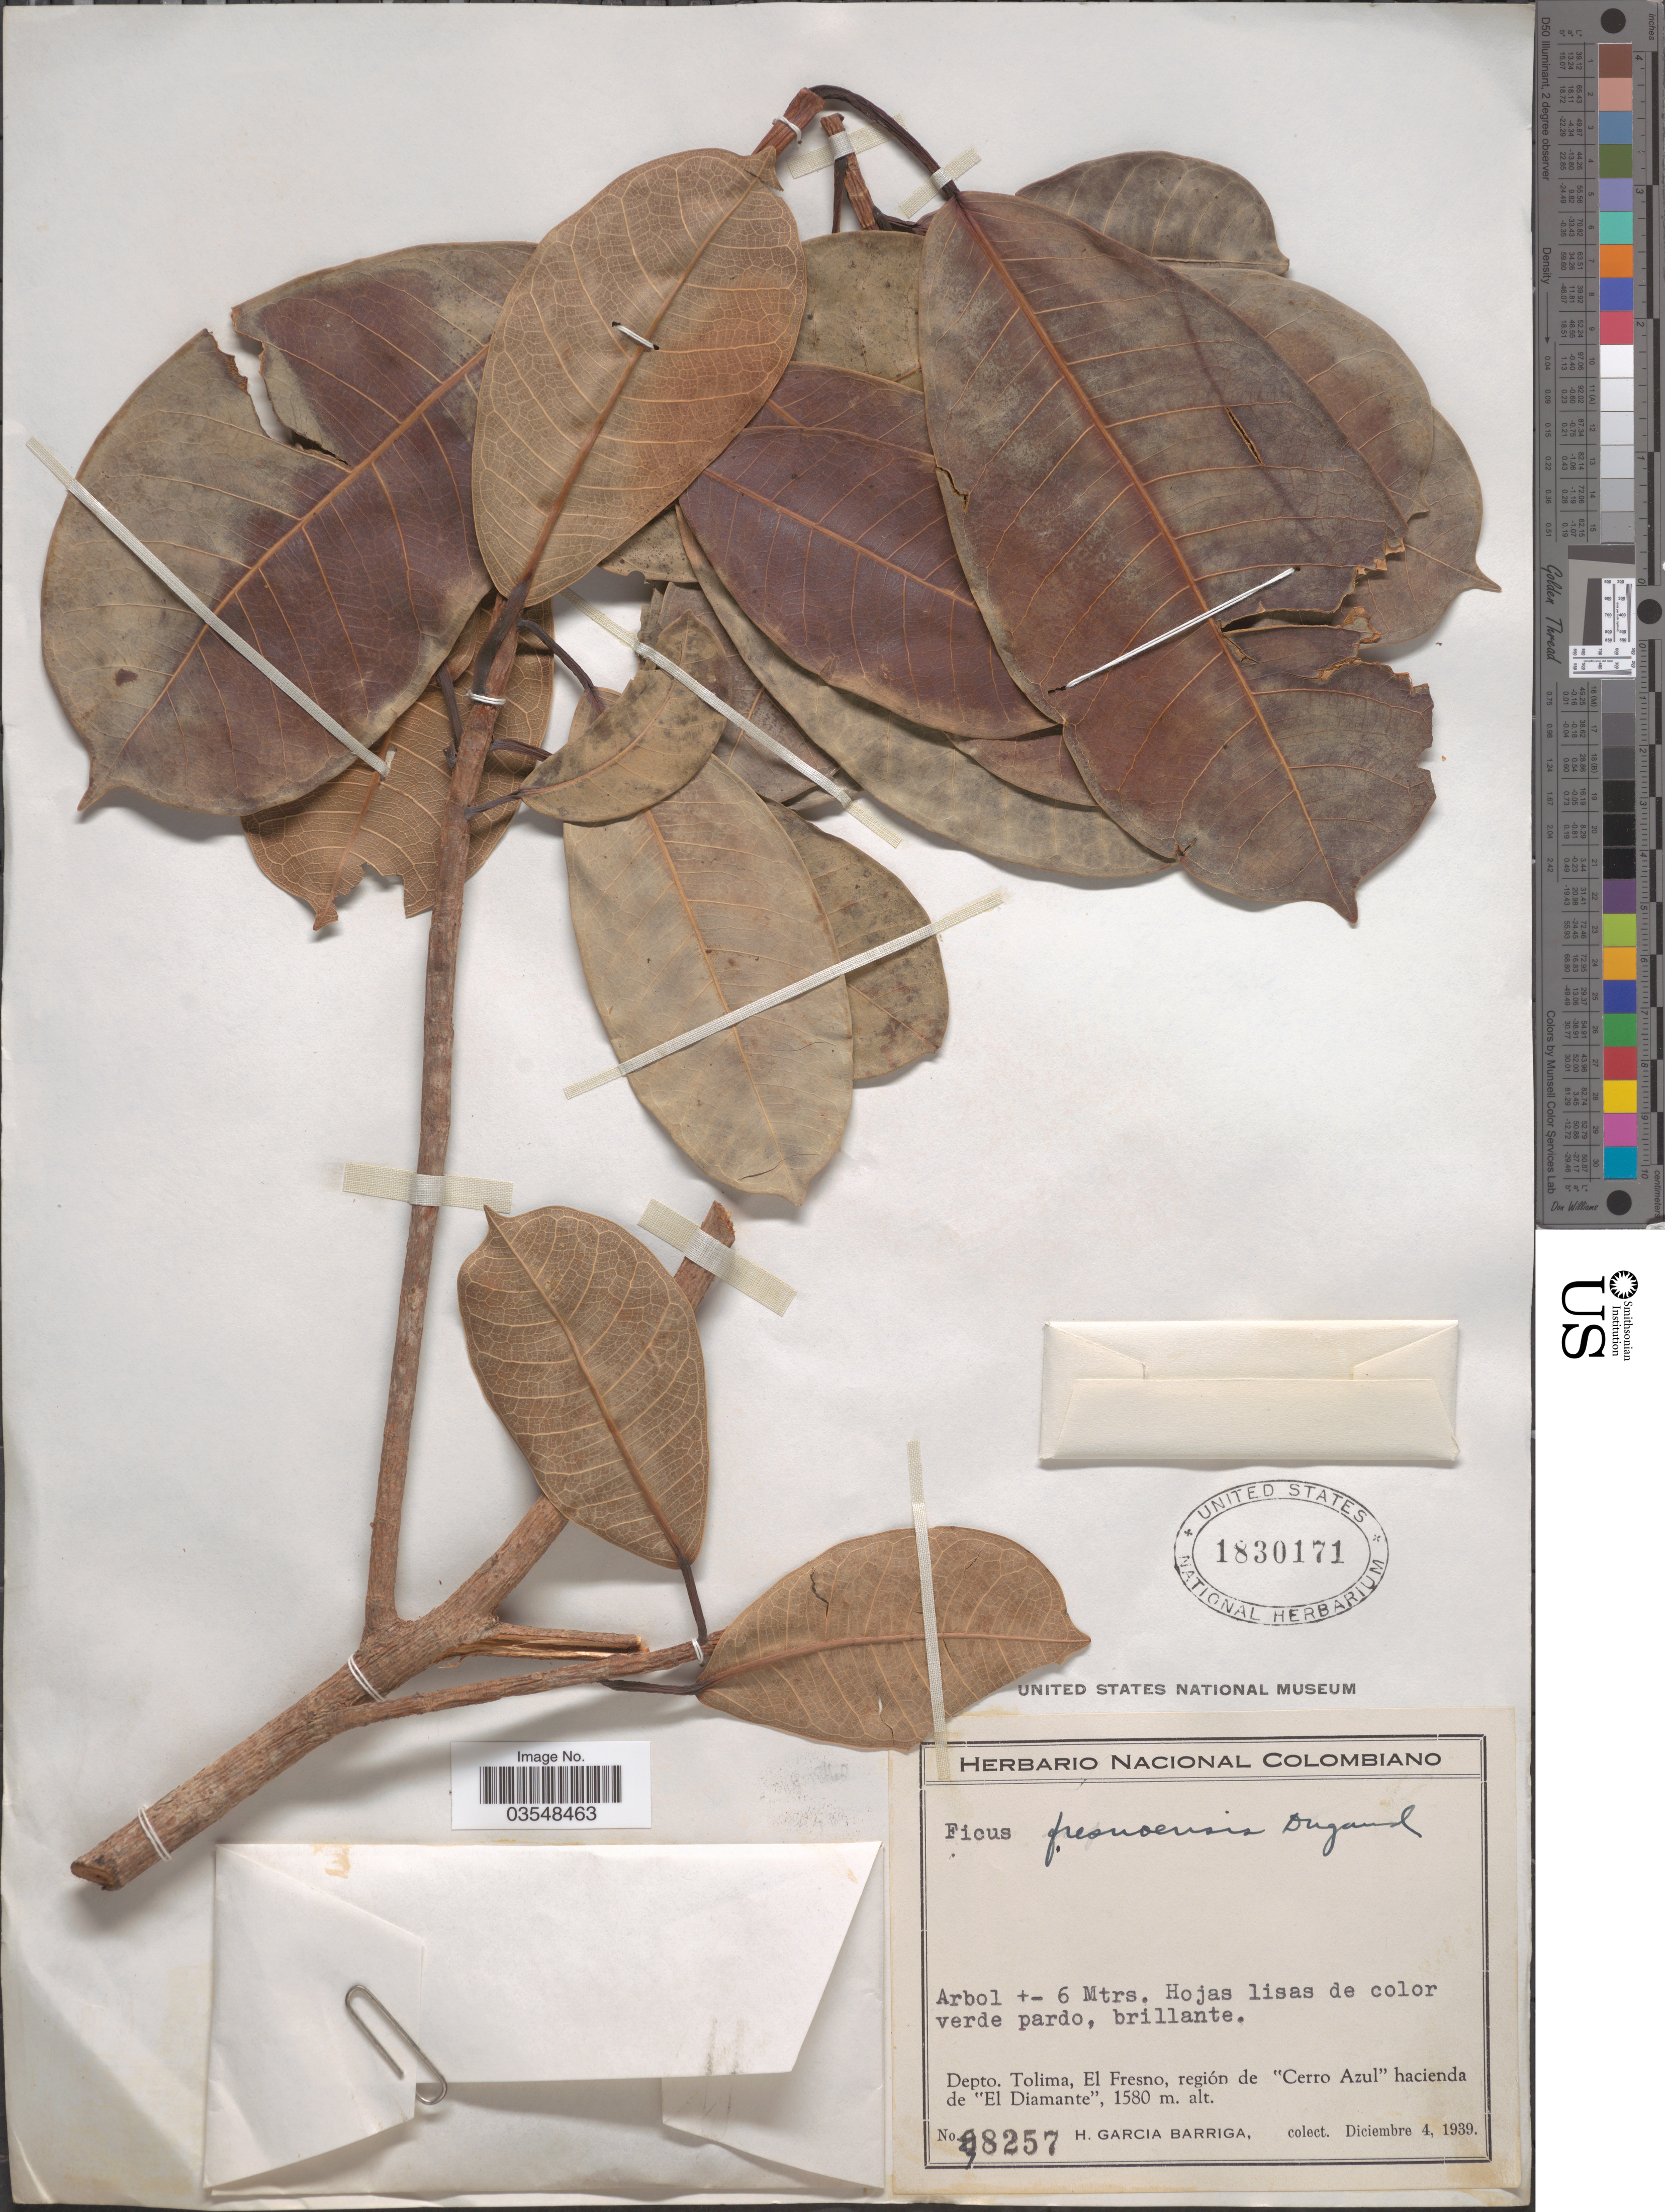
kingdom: Plantae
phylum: Tracheophyta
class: Magnoliopsida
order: Rosales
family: Moraceae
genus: Ficus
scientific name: Ficus fresnoensis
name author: Dugand G.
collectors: H. García Barriga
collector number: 8257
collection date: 1939-12-04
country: Colombia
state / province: Tolima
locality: Depto. Tolima, El Fresno, región de "Cerro Azul" hacienda de "El Diamante".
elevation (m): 1580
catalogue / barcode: US 1830171